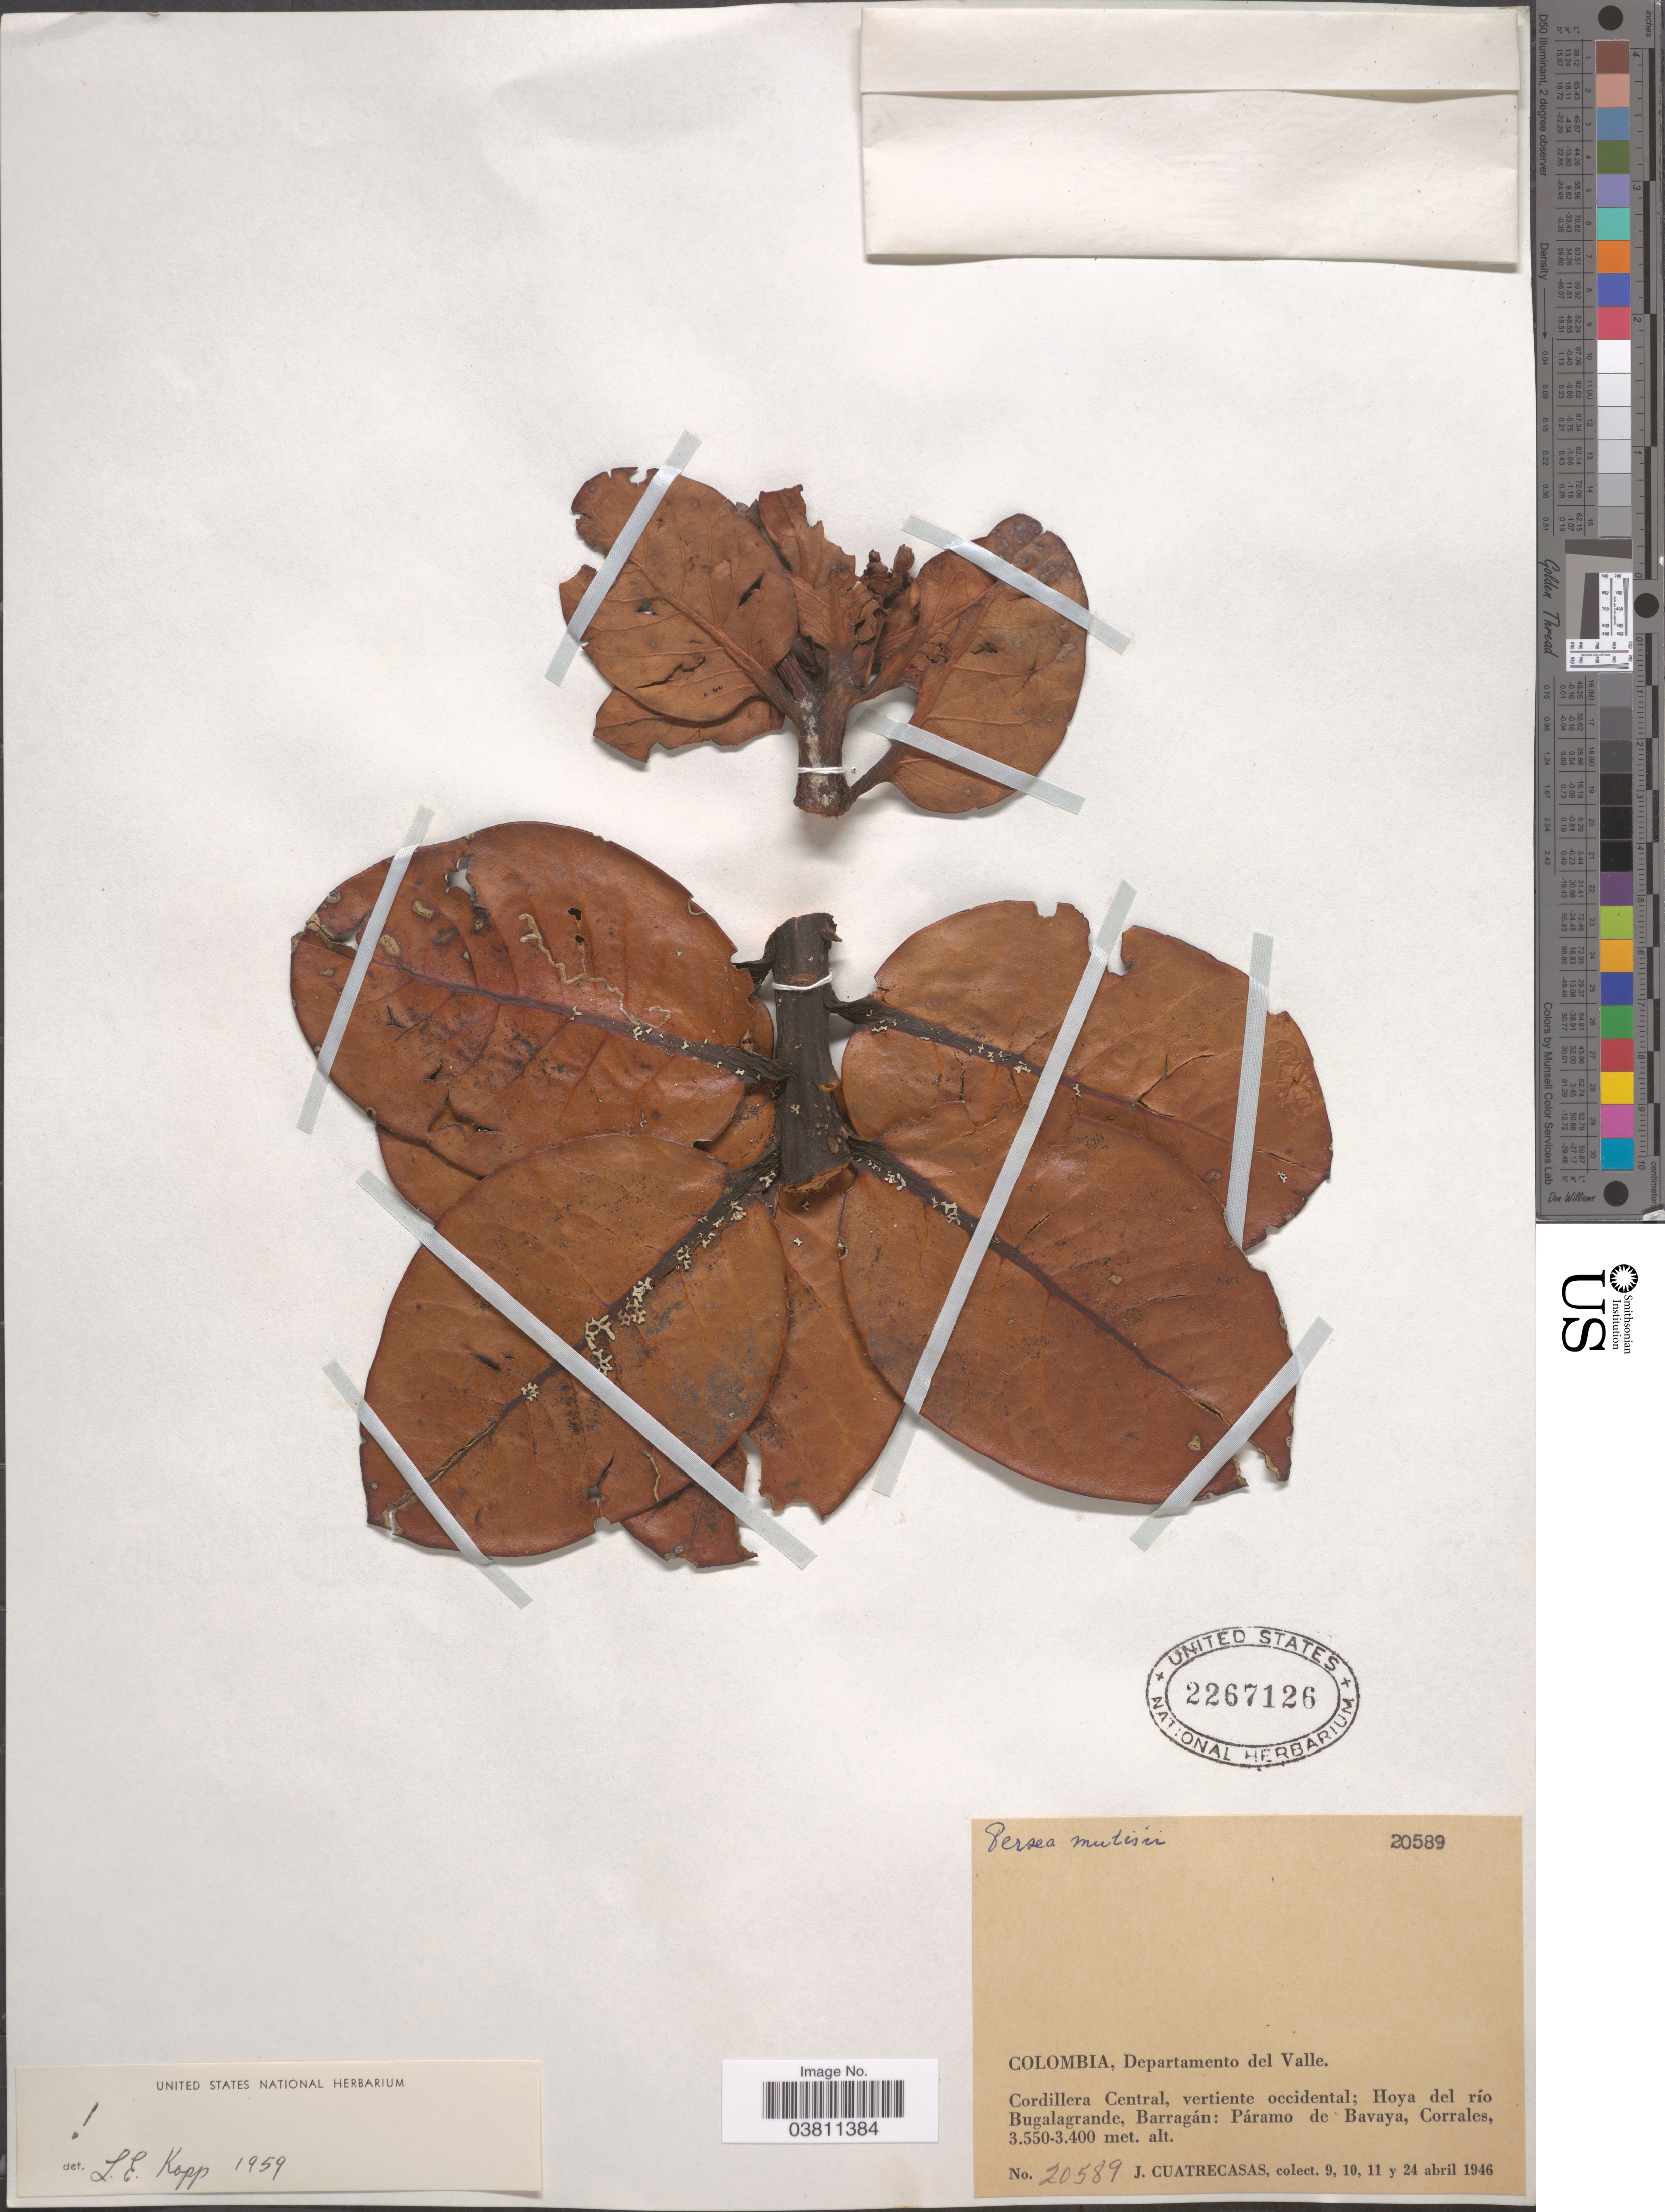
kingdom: Plantae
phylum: Tracheophyta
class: Magnoliopsida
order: Laurales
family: Lauraceae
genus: Persea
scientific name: Persea mutisii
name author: Kunth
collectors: J. Cuatrecasas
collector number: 20589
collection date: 1946-04-09/1946-04-24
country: Colombia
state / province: Valle del Cauca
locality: Departamento del Valle. Cordillera Central, vertiente occidental; Hoya de río Bugalagrande, Barragán: Páramo de Bavaya, Corrales.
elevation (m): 3400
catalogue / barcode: US 2267126